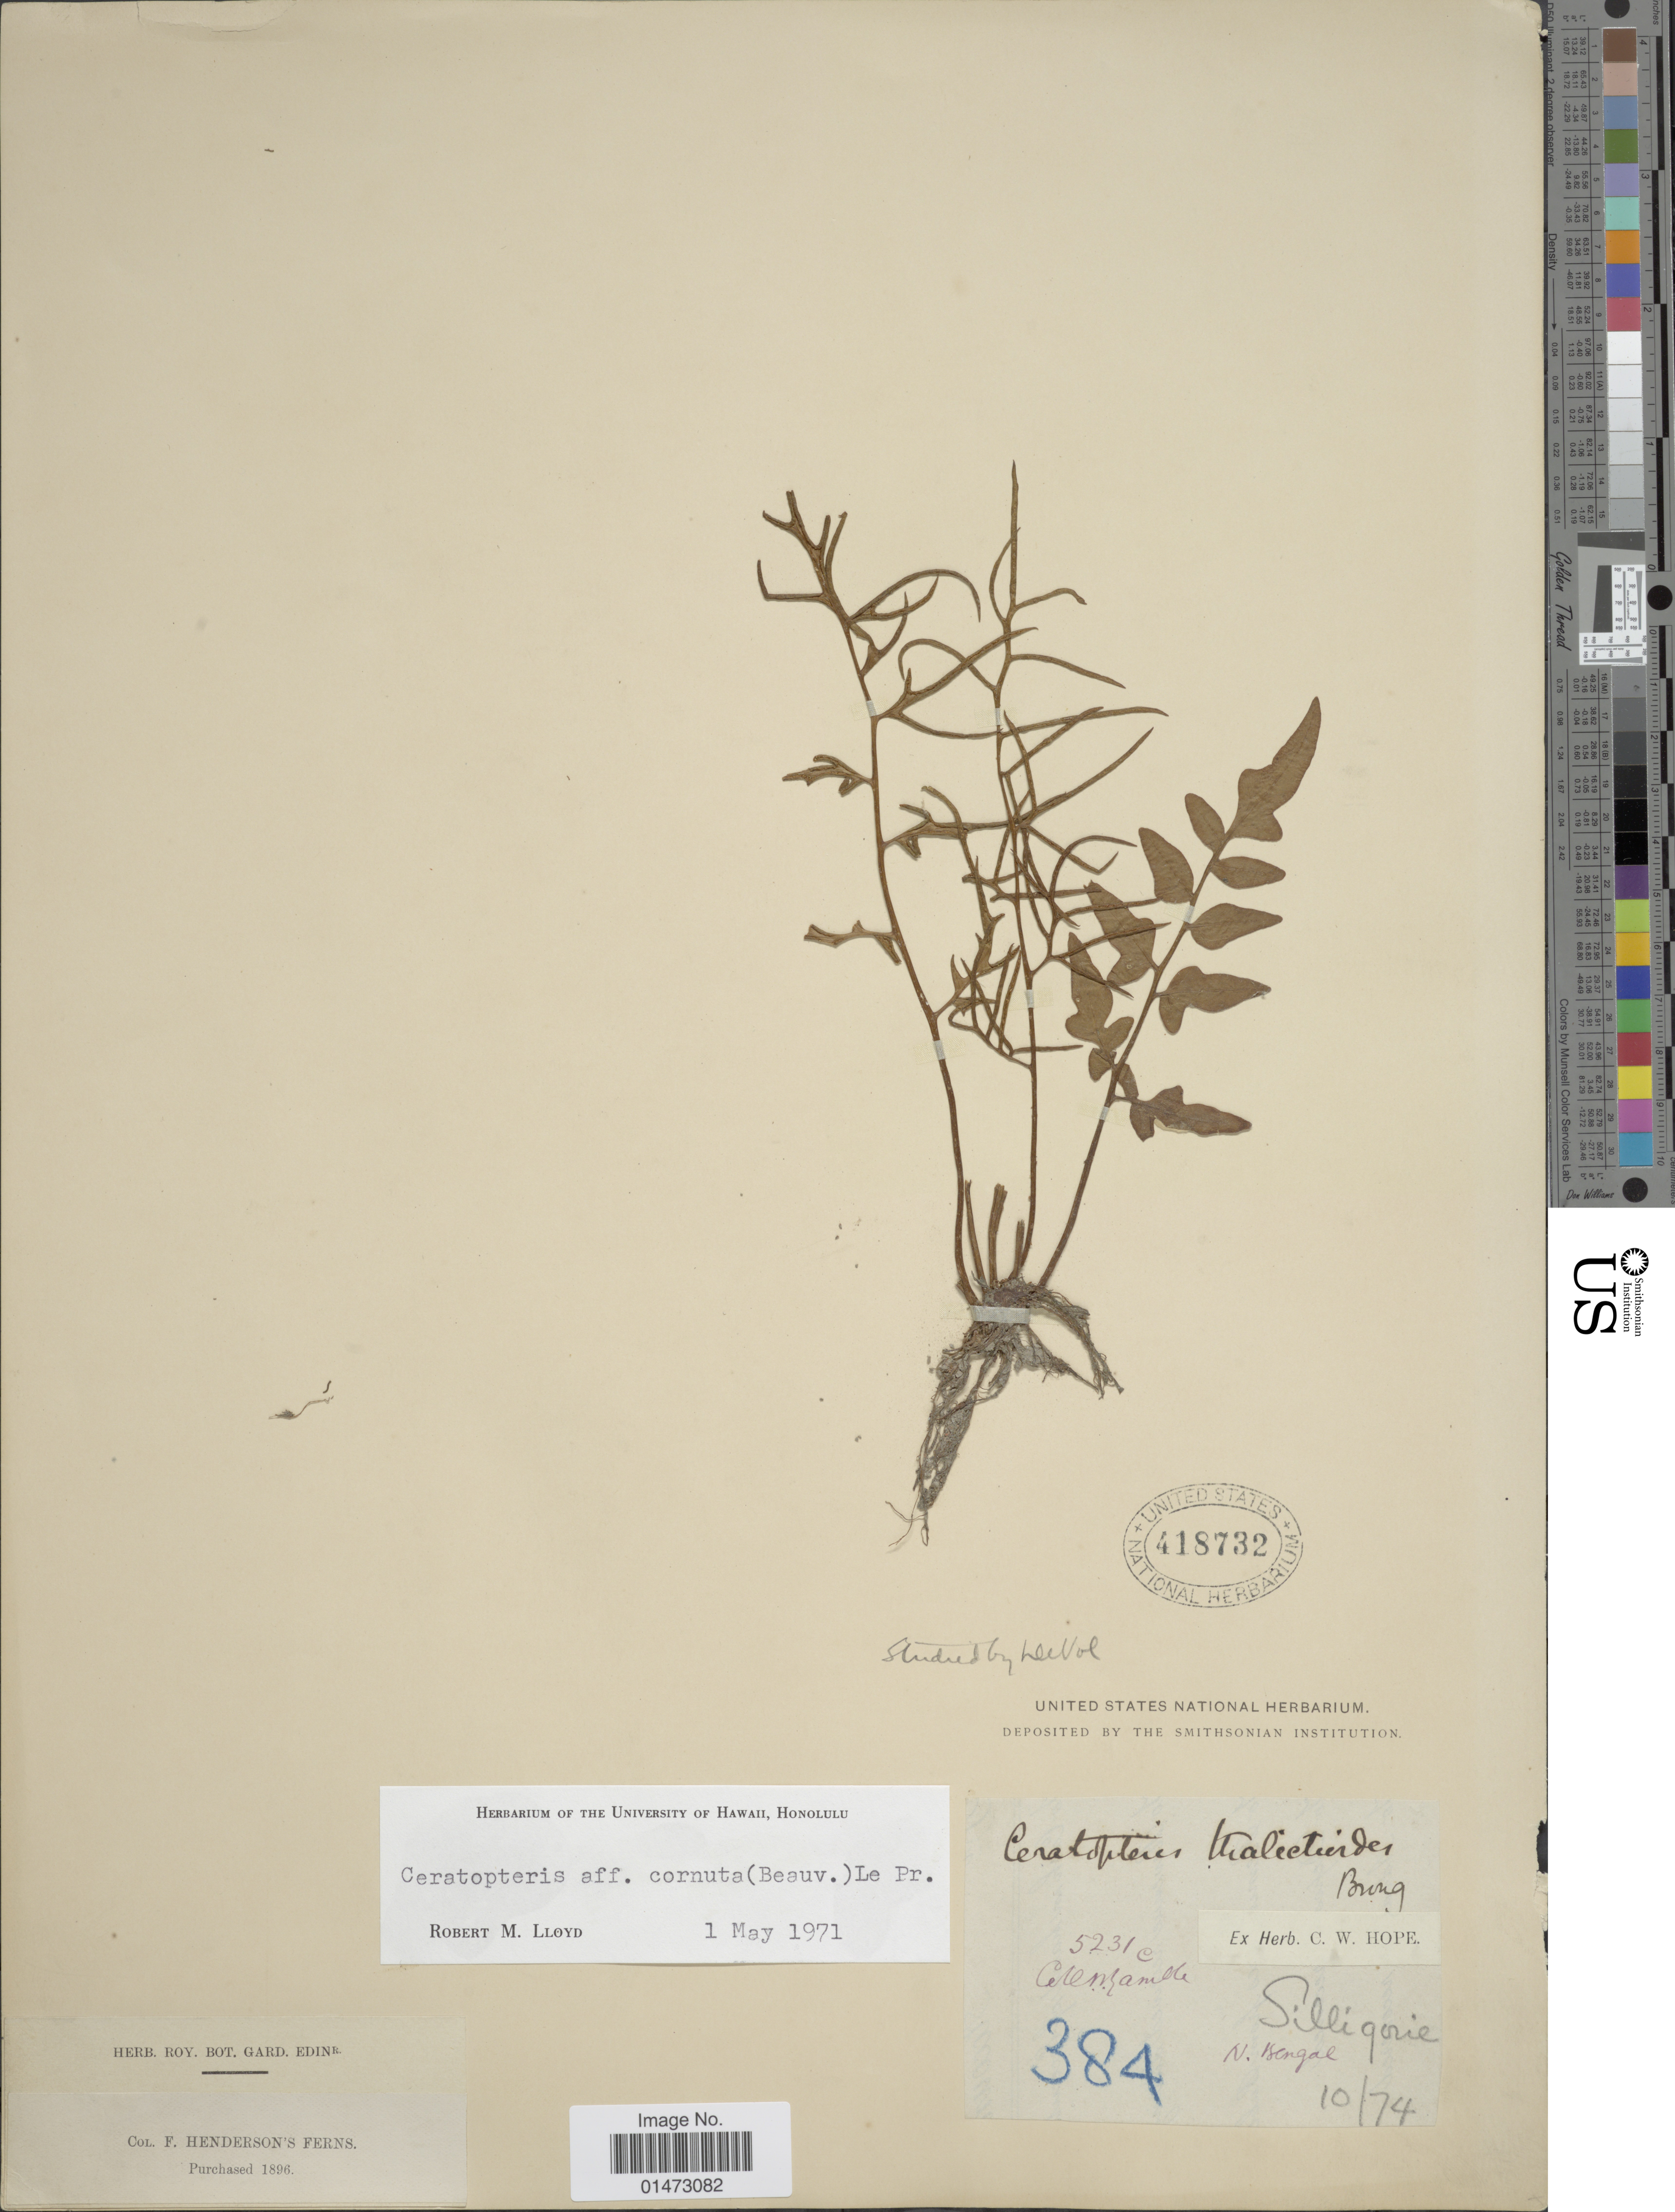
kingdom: Plantae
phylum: Tracheophyta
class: Polypodiopsida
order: Polypodiales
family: Pteridaceae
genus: Ceratopteris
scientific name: Ceratopteris cornuta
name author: (P. Beauv.) Le Prieur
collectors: ex herb. C. W. Hope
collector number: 384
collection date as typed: Transcribed d/m/y: /10/74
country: India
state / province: West Bengal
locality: N. Bengal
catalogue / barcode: US 418732